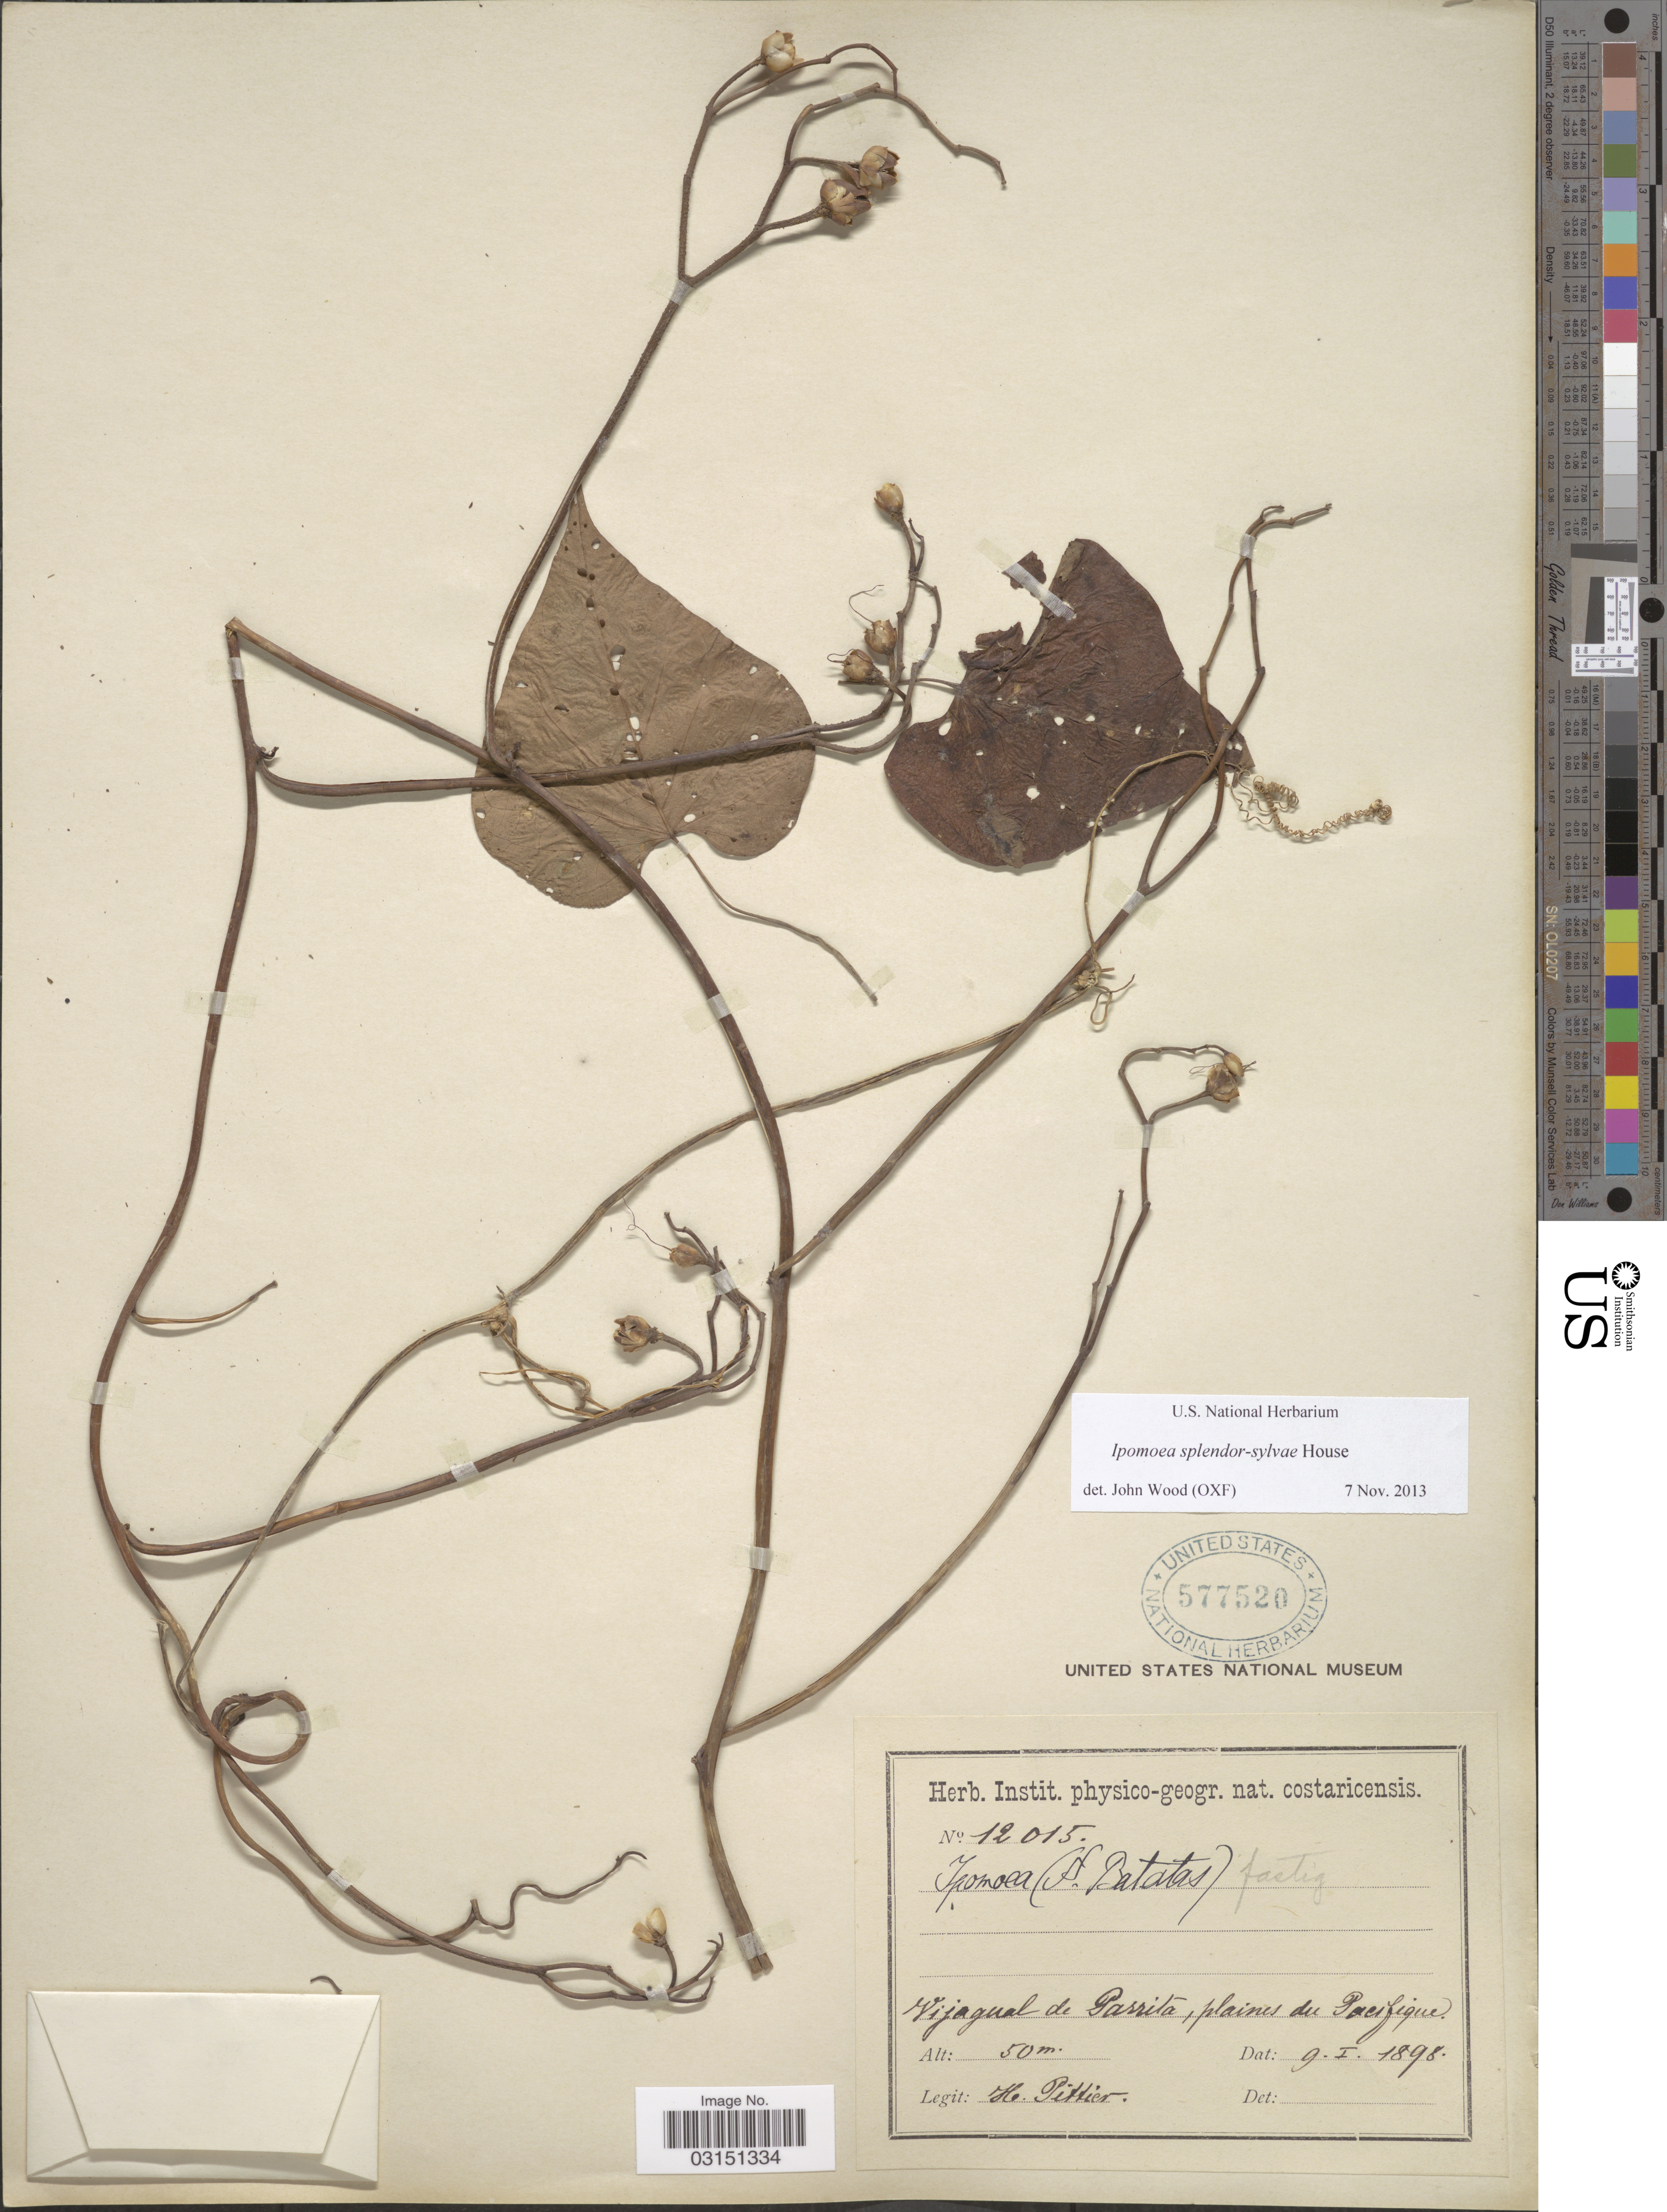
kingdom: Plantae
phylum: Tracheophyta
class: Magnoliopsida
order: Solanales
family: Convolvulaceae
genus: Ipomoea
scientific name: Ipomoea splendor-sylvae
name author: House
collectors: H. F. Pittier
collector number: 12015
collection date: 1898-01-09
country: Costa Rica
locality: Vijagual de Parrita, plaines du Pacifique.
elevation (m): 50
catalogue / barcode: US 577520